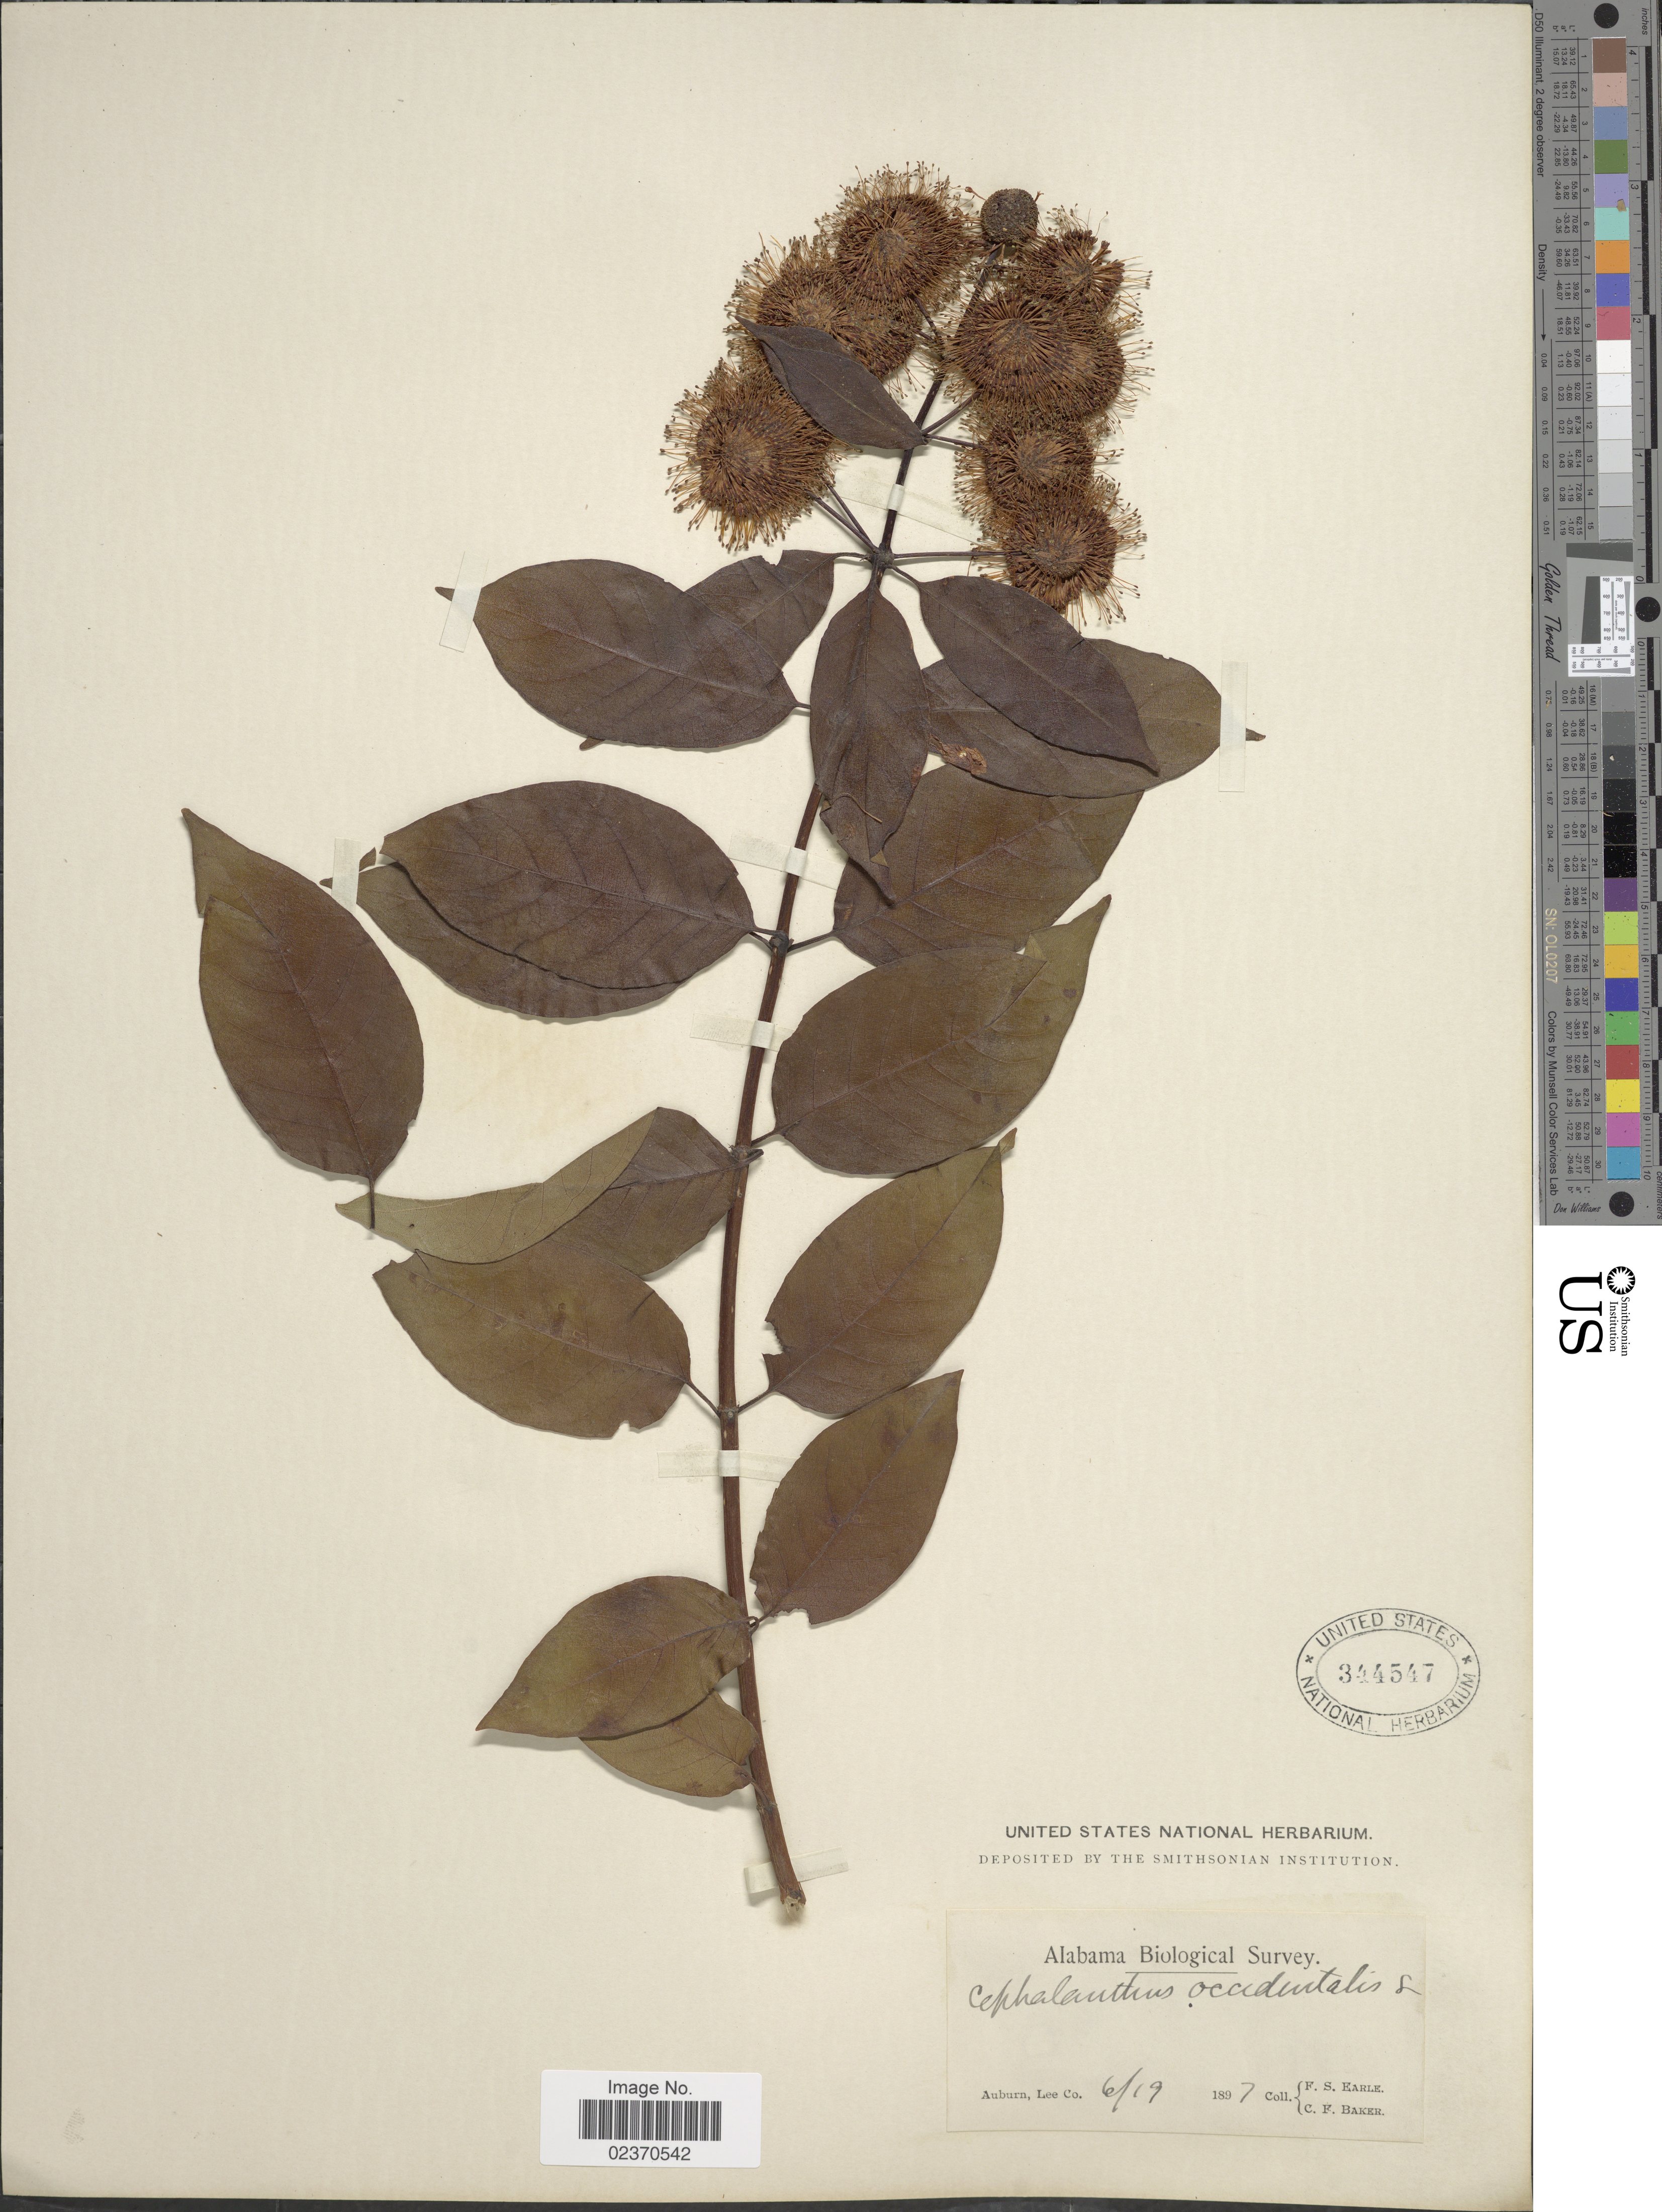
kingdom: Plantae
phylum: Tracheophyta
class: Magnoliopsida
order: Gentianales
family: Rubiaceae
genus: Cephalanthus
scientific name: Cephalanthus occidentalis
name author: L.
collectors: F. S. Earle & C. F. Baker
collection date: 1897-06-19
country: United States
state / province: Alabama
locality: Auburn, Lee Co.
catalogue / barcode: US 344547